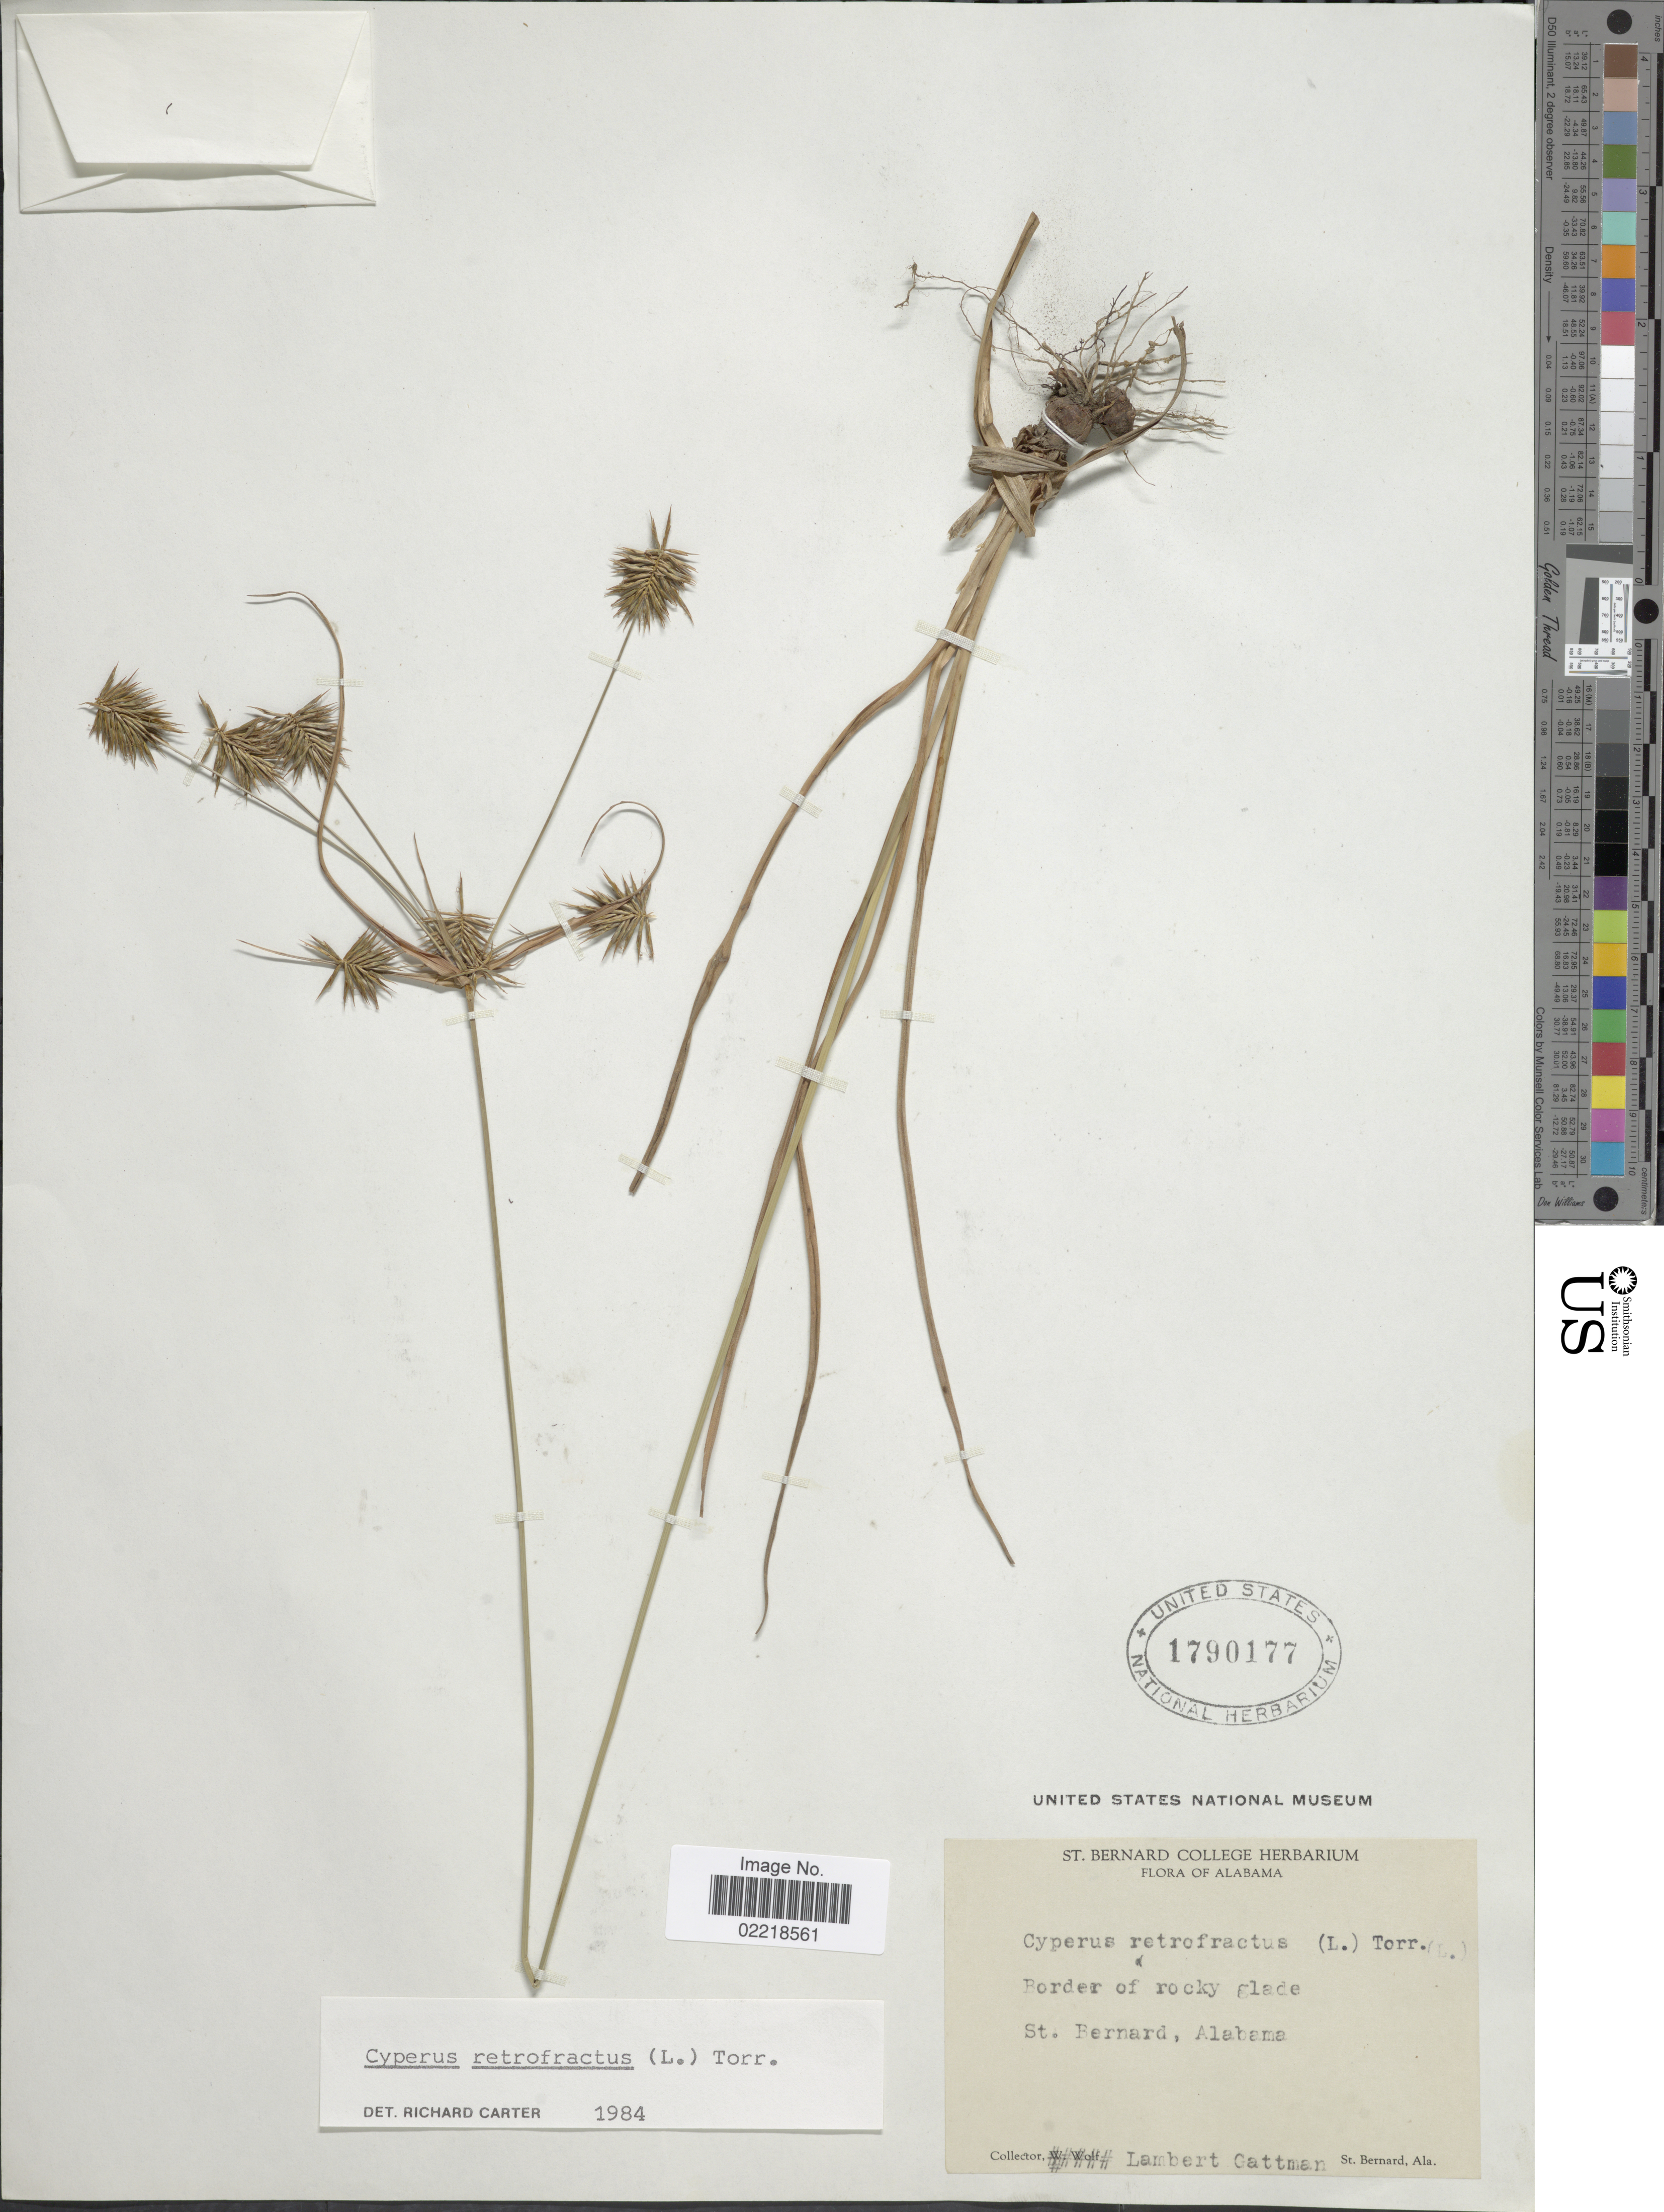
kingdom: Plantae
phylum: Tracheophyta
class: Liliopsida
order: Poales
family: Cyperaceae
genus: Cyperus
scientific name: Cyperus retrofractus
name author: (L.) Torr.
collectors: L. Gattmann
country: United States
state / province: Alabama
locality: Border of rocky glade, St. Bernard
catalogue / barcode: US 1790177